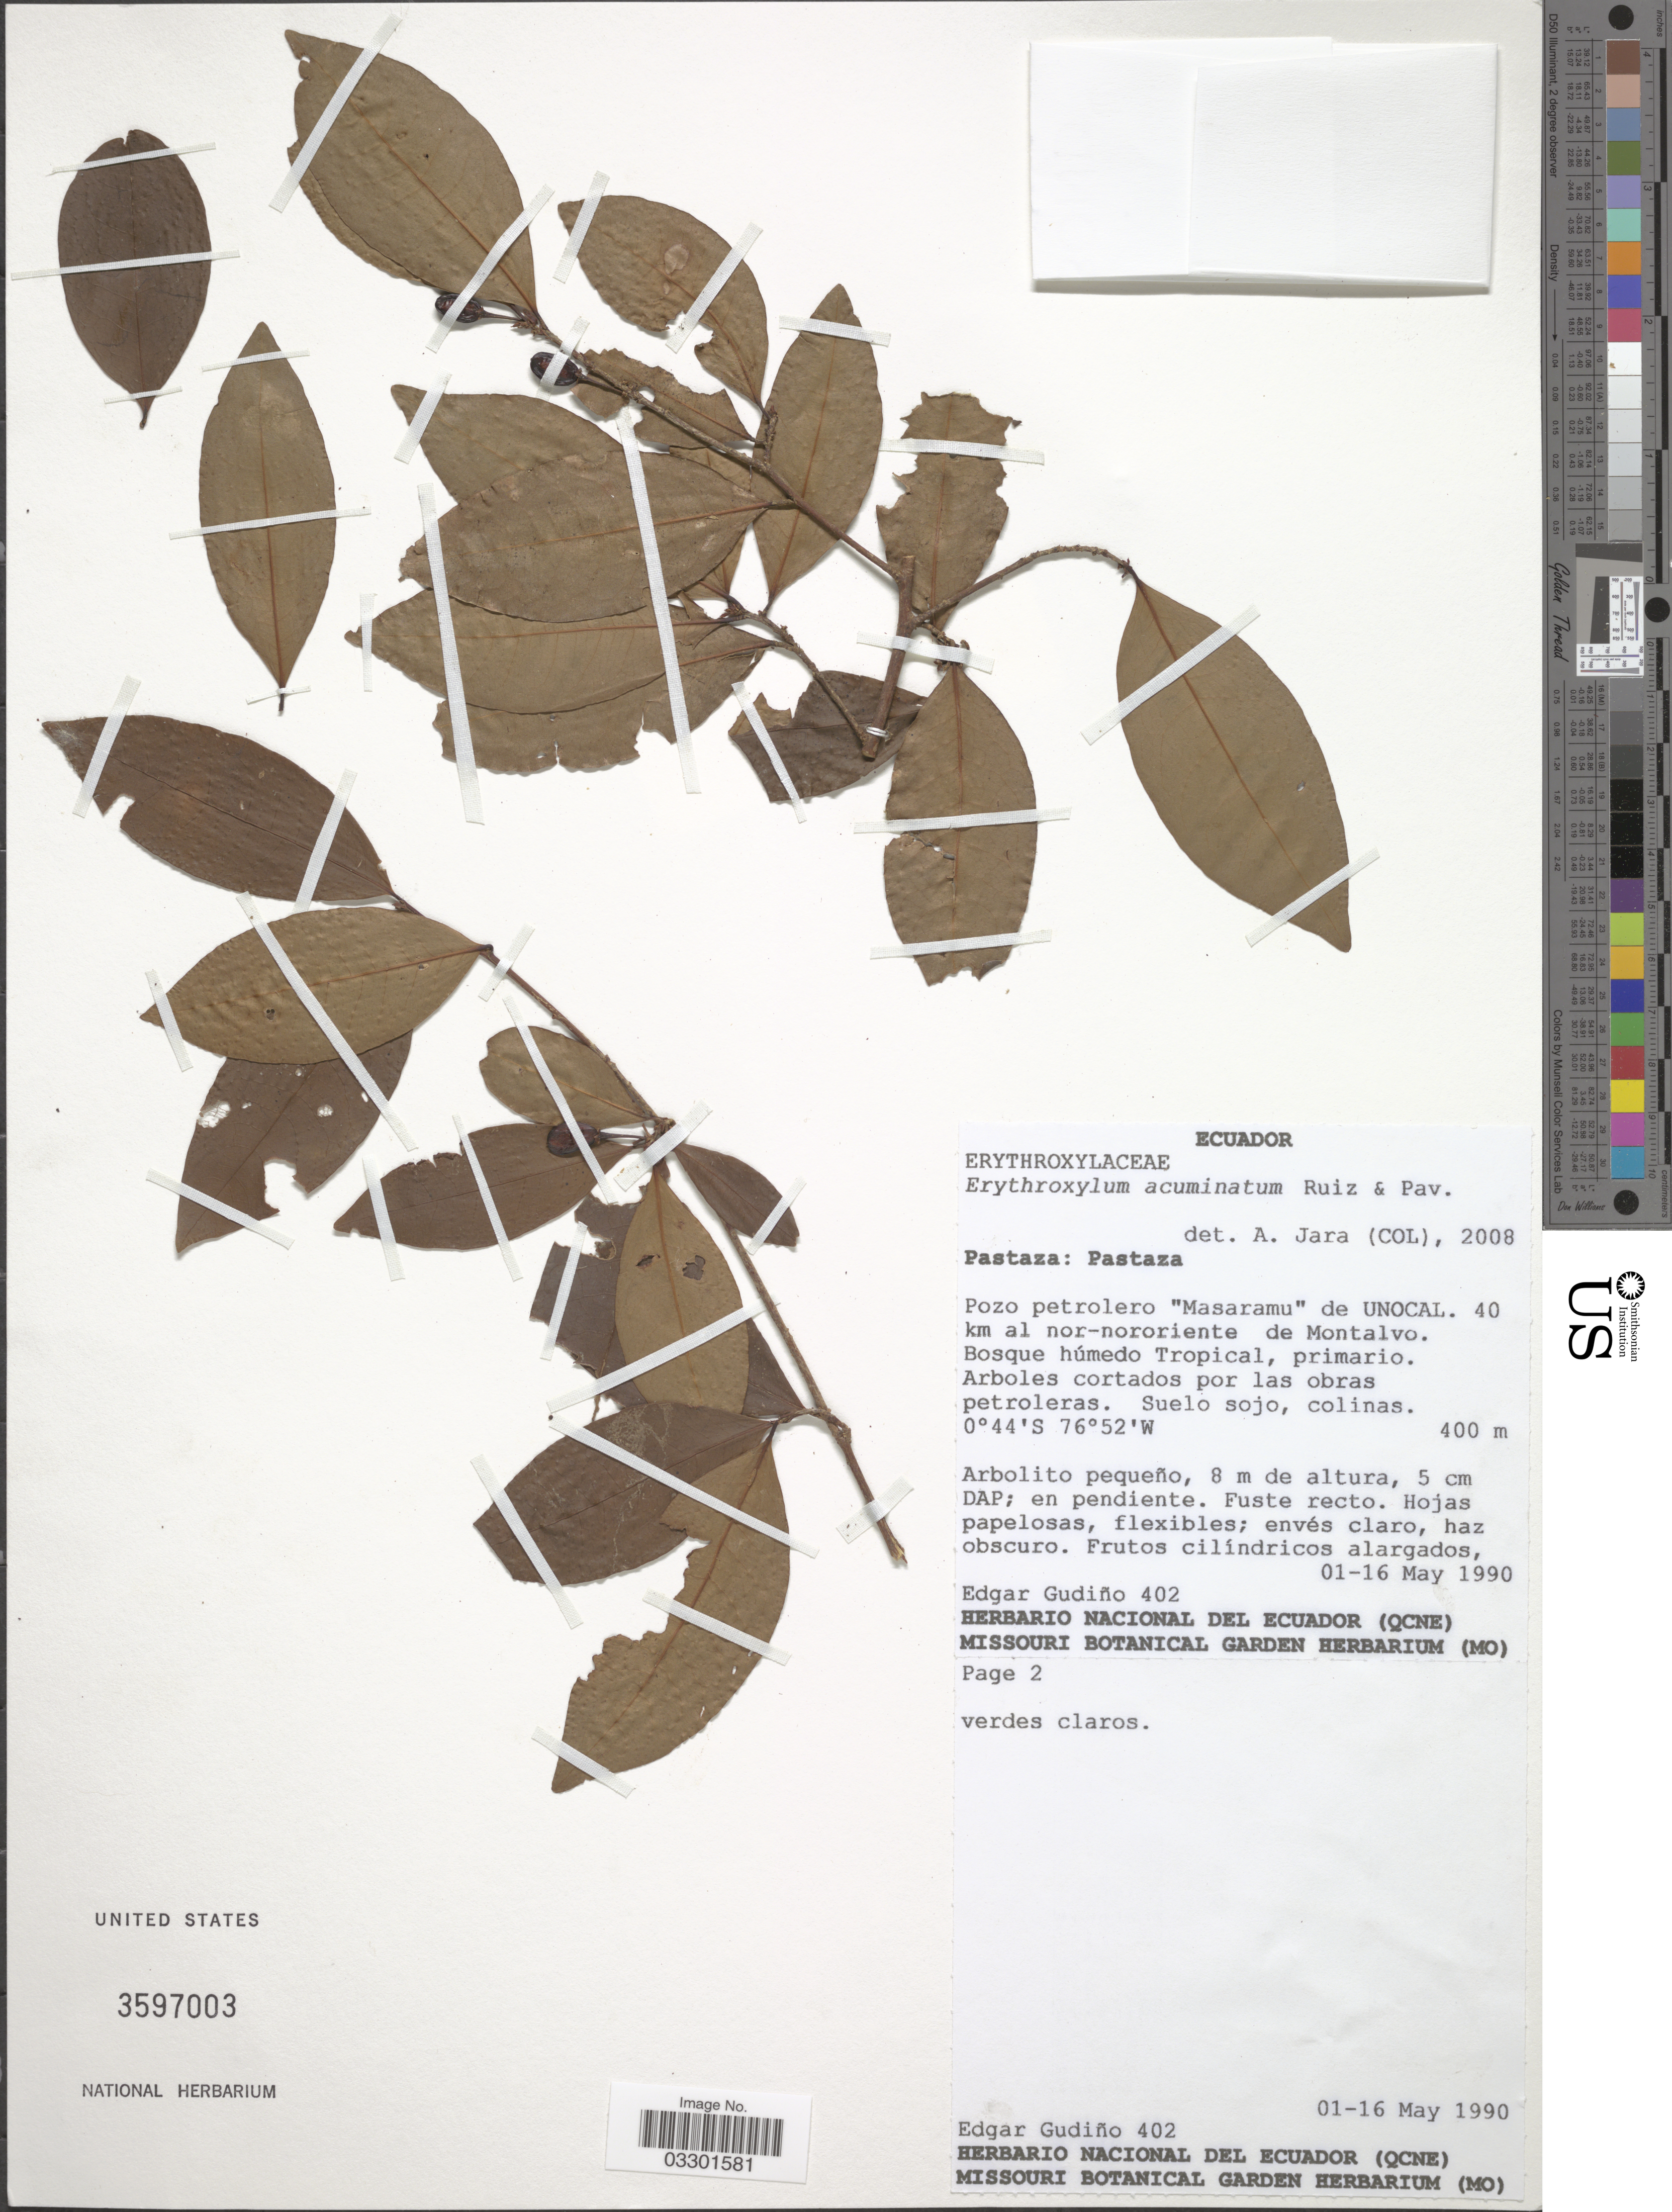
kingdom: Plantae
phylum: Tracheophyta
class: Magnoliopsida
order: Malpighiales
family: Erythroxylaceae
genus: Erythroxylum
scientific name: Erythroxylum acuminatum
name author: Ruiz & Pav.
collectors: E. Gudiño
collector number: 402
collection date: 1990-05-01/1990-05-16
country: Ecuador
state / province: Pastaza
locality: Pastaza. Pozo petrolero "Masaramu" de Unocal. 40 km al nor-nororiente de Montalvo.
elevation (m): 400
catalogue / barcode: US 3597003